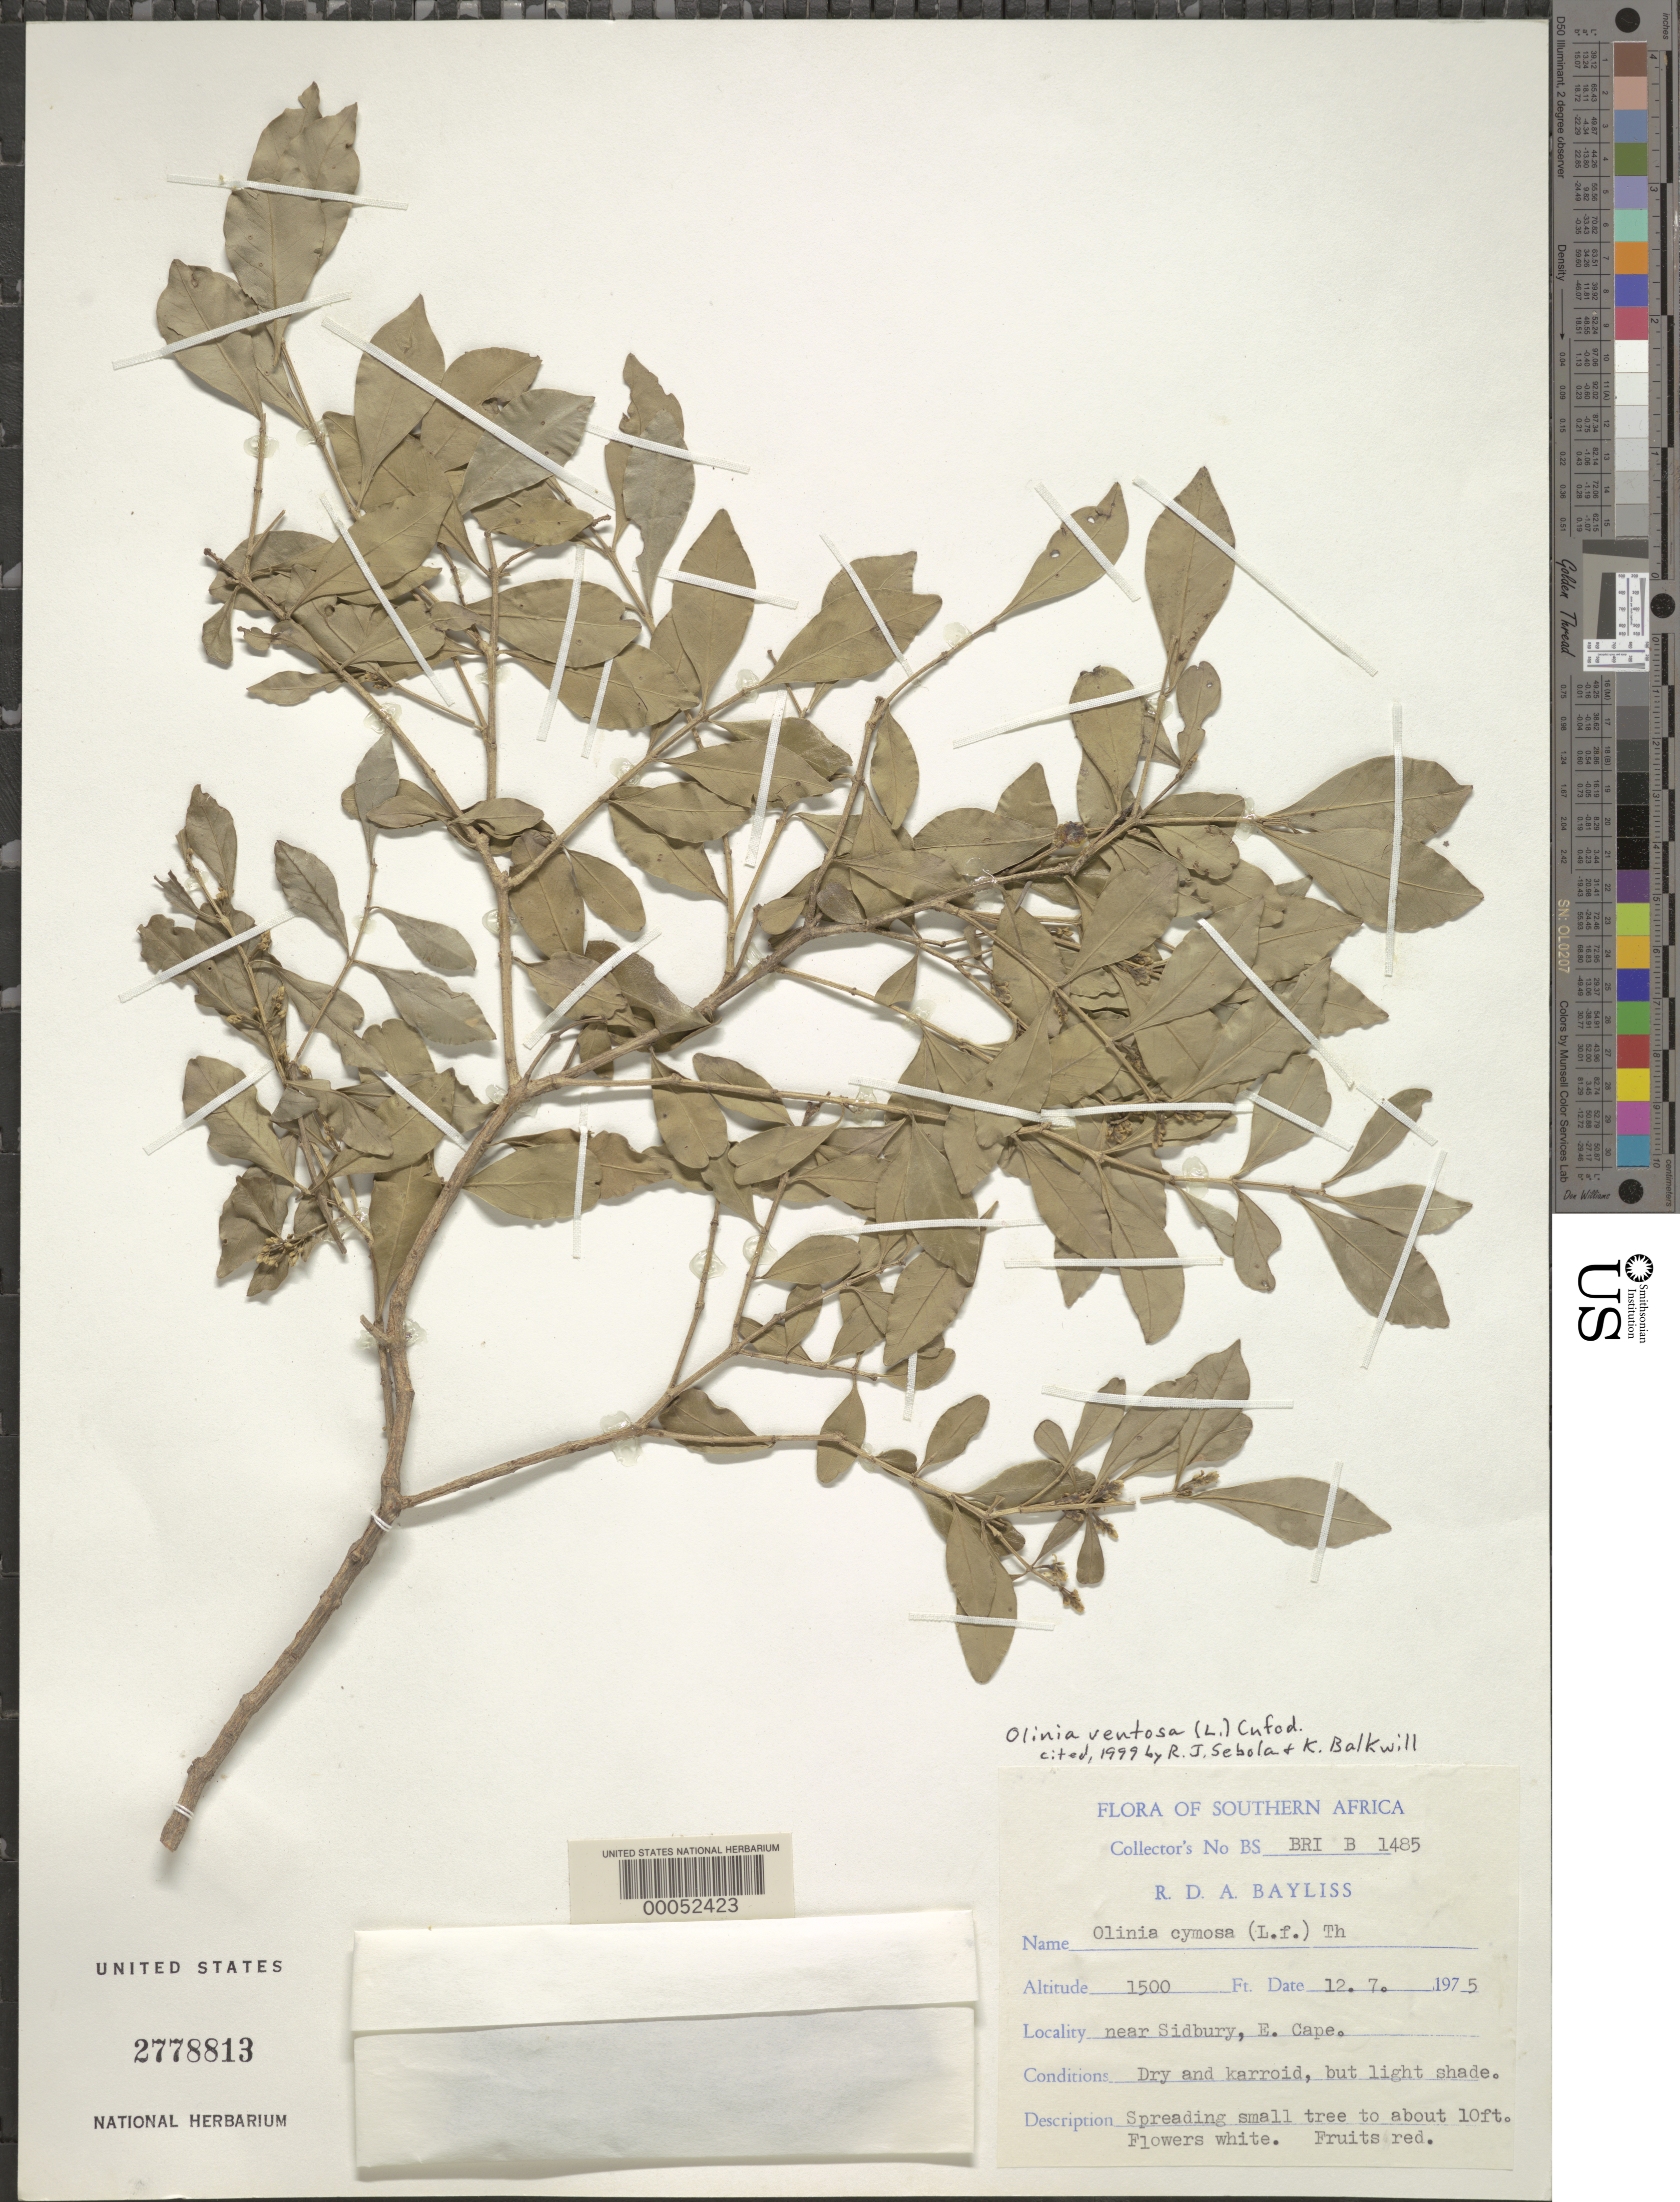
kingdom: Plantae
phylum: Tracheophyta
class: Magnoliopsida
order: Myrtales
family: Penaeaceae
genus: Olinia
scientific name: Olinia capensis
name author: (Jacq.) Klotzsch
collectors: R. D. Bayliss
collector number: Bri B 1485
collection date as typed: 12 Jul 1975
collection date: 1975-07-12 or 1975-12-07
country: South Africa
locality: Near Sidbury, E. Cape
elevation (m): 457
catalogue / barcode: US 2778813